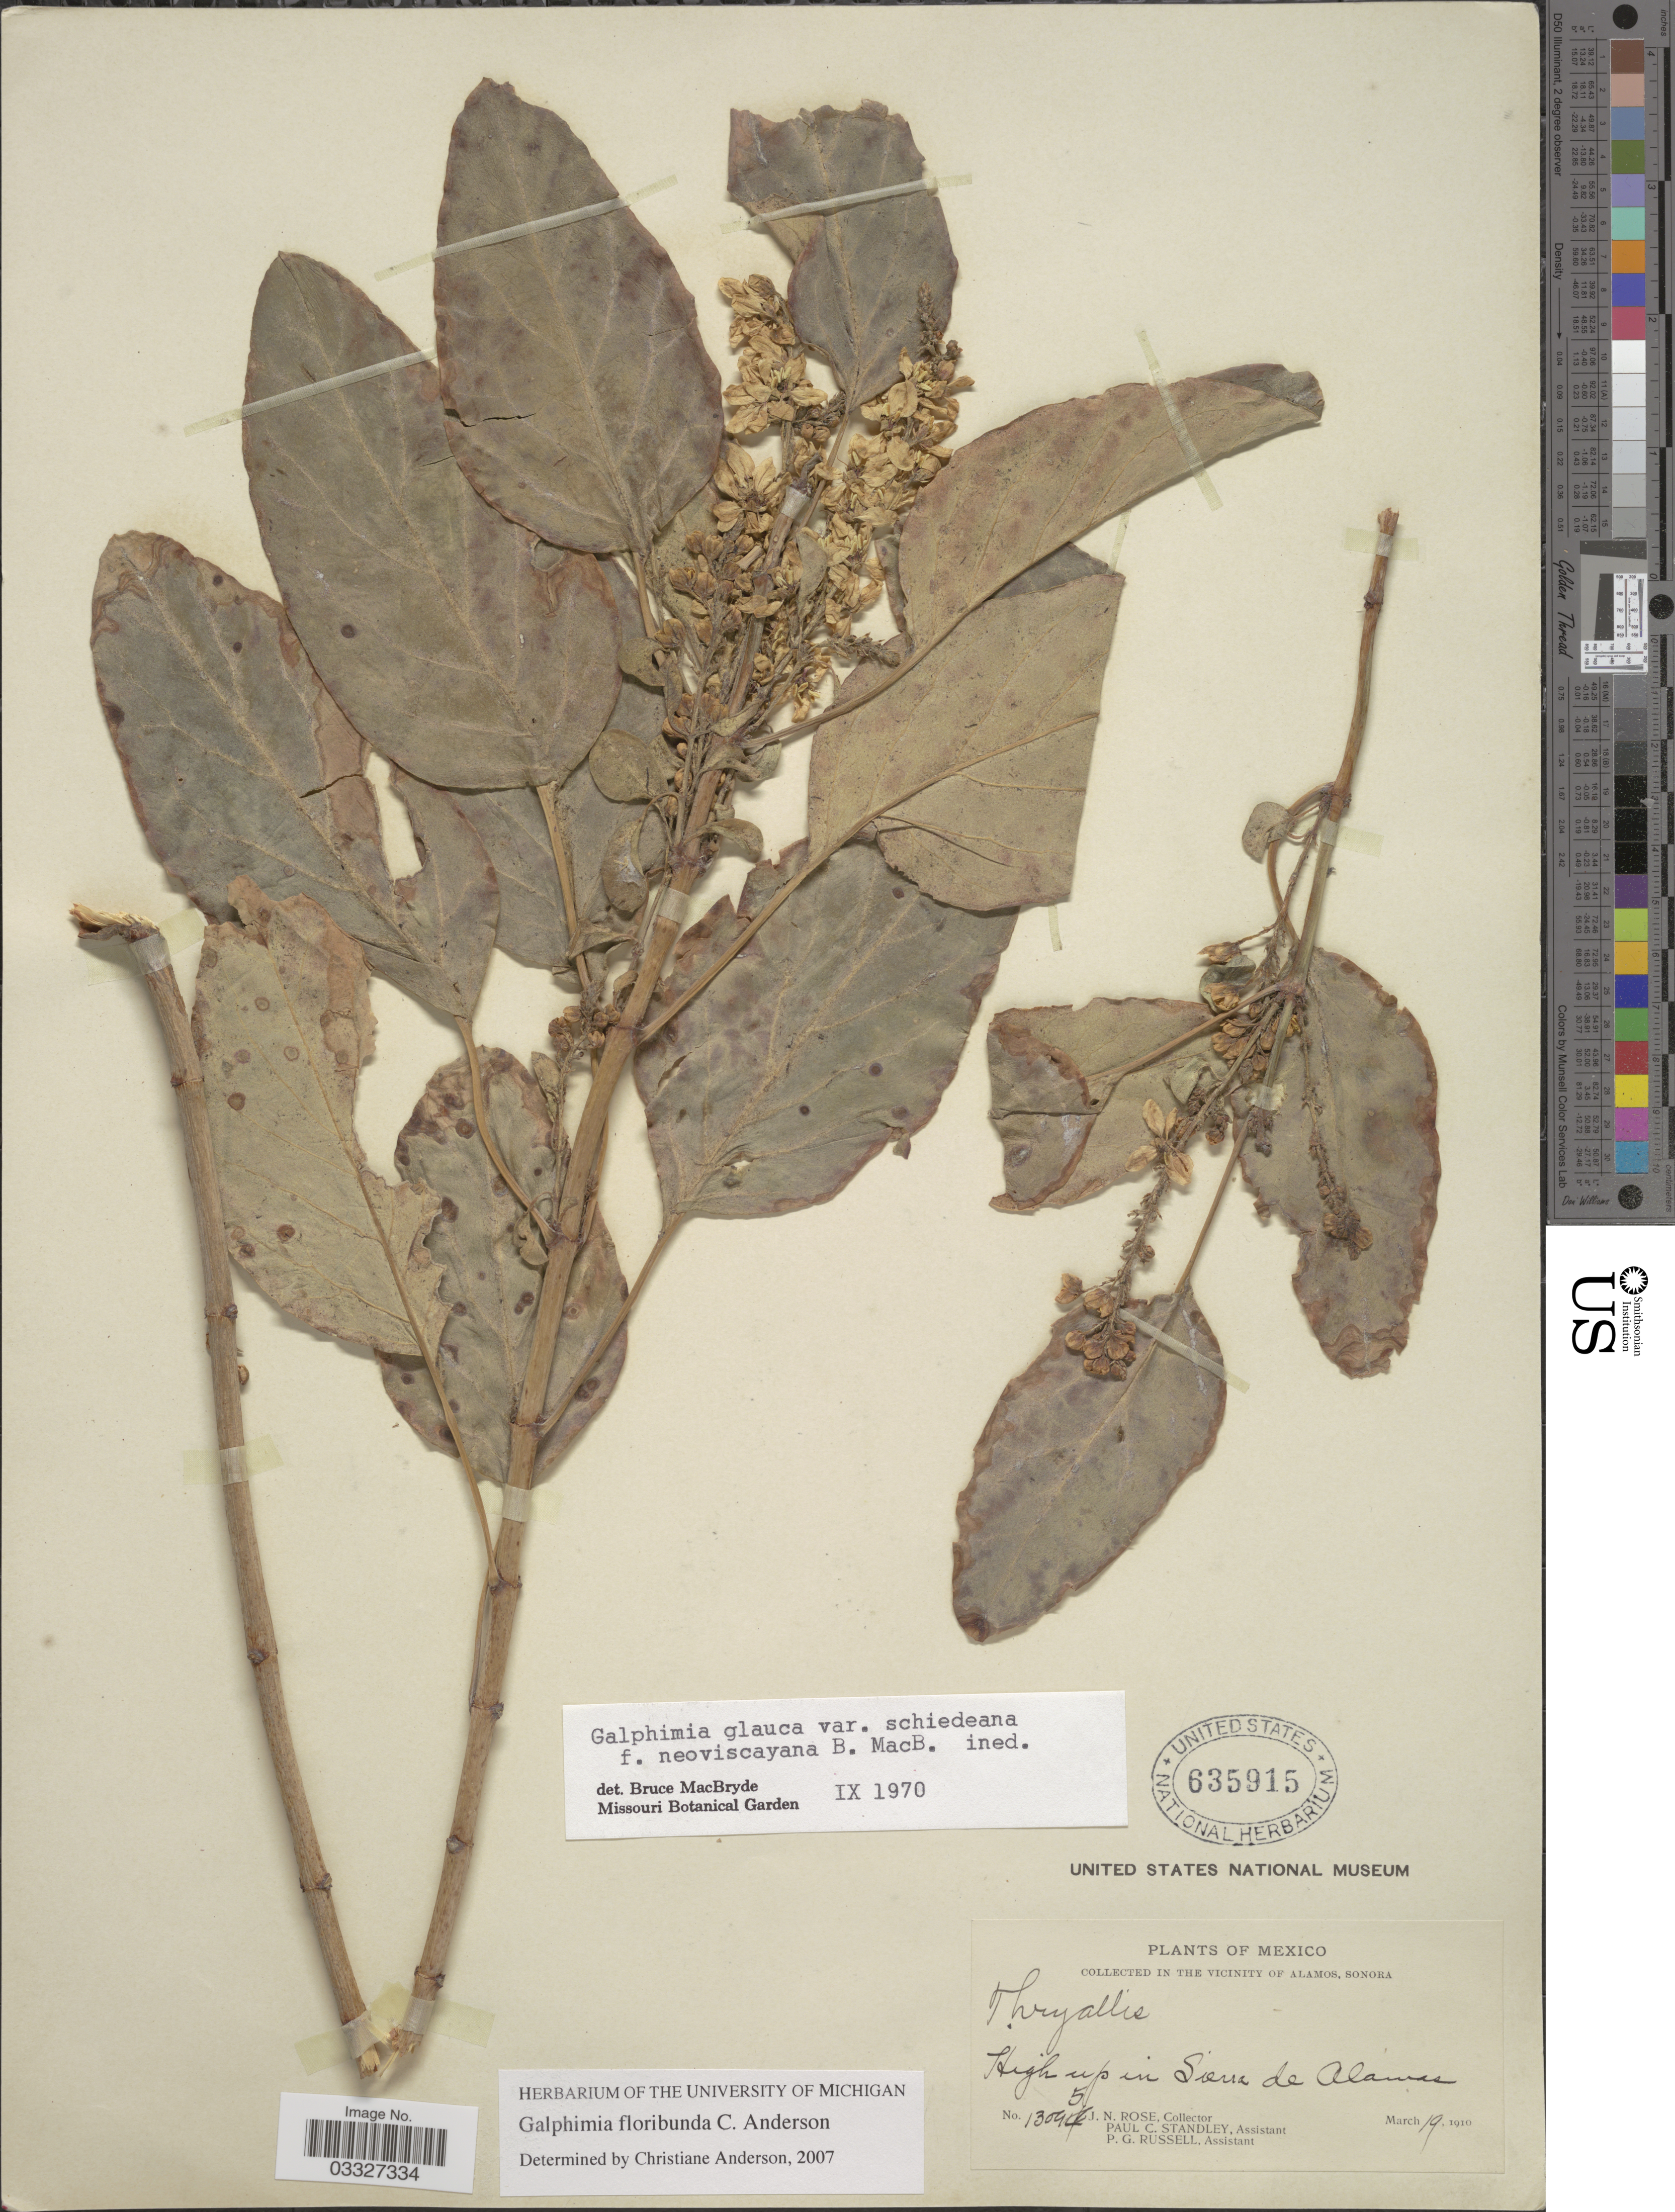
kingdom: Plantae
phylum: Tracheophyta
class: Magnoliopsida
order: Malpighiales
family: Malpighiaceae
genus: Galphimia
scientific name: Galphimia floribunda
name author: C. Anderson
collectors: J. N. Rose, P. C. Standley & P. G. Russell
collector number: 13095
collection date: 1910-03-19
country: Mexico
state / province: Sonora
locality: In the vicinity of Alamos. High up in Sierra de Alamos.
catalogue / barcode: US 635915